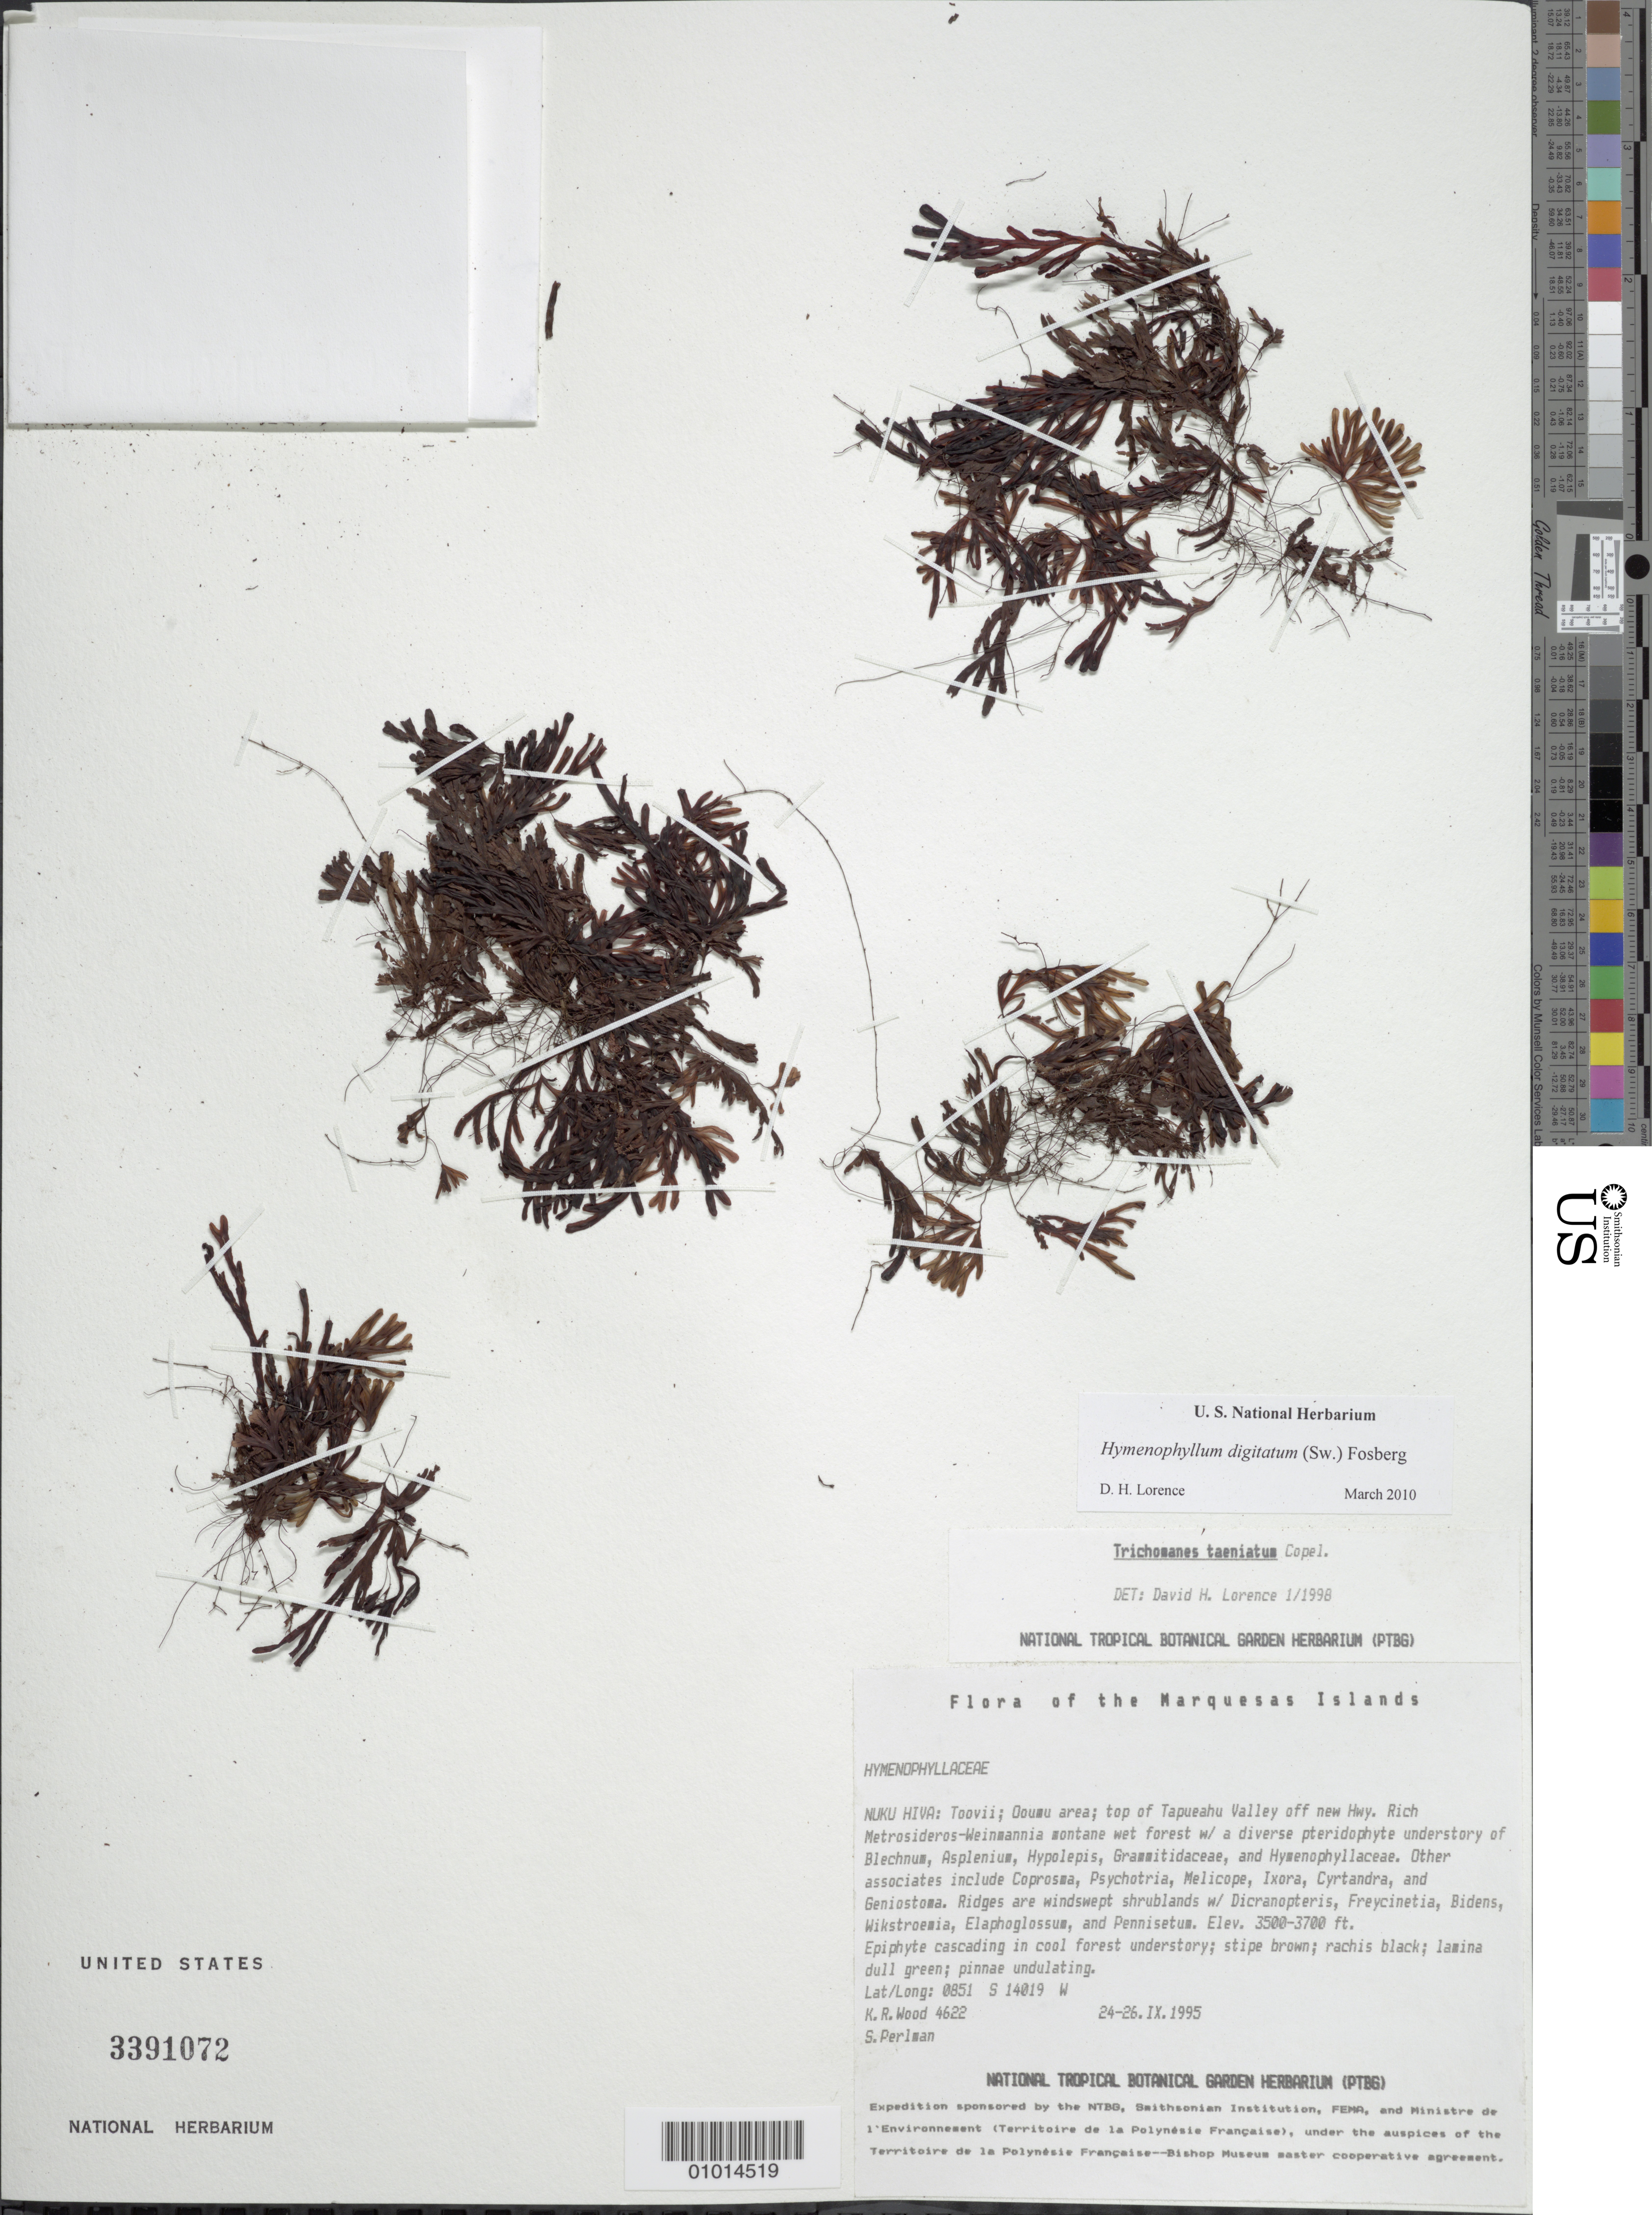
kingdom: Plantae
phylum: Tracheophyta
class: Polypodiopsida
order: Hymenophyllales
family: Hymenophyllaceae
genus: Hymenophyllum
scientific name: Hymenophyllum digitatum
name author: (Sw.) Fosberg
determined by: Lorence, David H., (PTBG), National Tropical Botanical Garden (UNITED STATES)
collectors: K. R. Wood & S. P. Perlman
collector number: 4622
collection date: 1995-09-24/1995-09-26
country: French Polynesia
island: Nuku Hiva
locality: Toovii, Ooumu area, top of Tapueahu Valley off new hwy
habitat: rich Metrosideros-Weinmannia montane wet forests w/ diverse pteridophyte understory (Blechnum, Asplenium, Hypolepis, Grammitidaceae, Hymenophyllaceae)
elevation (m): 1067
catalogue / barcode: US 3391072